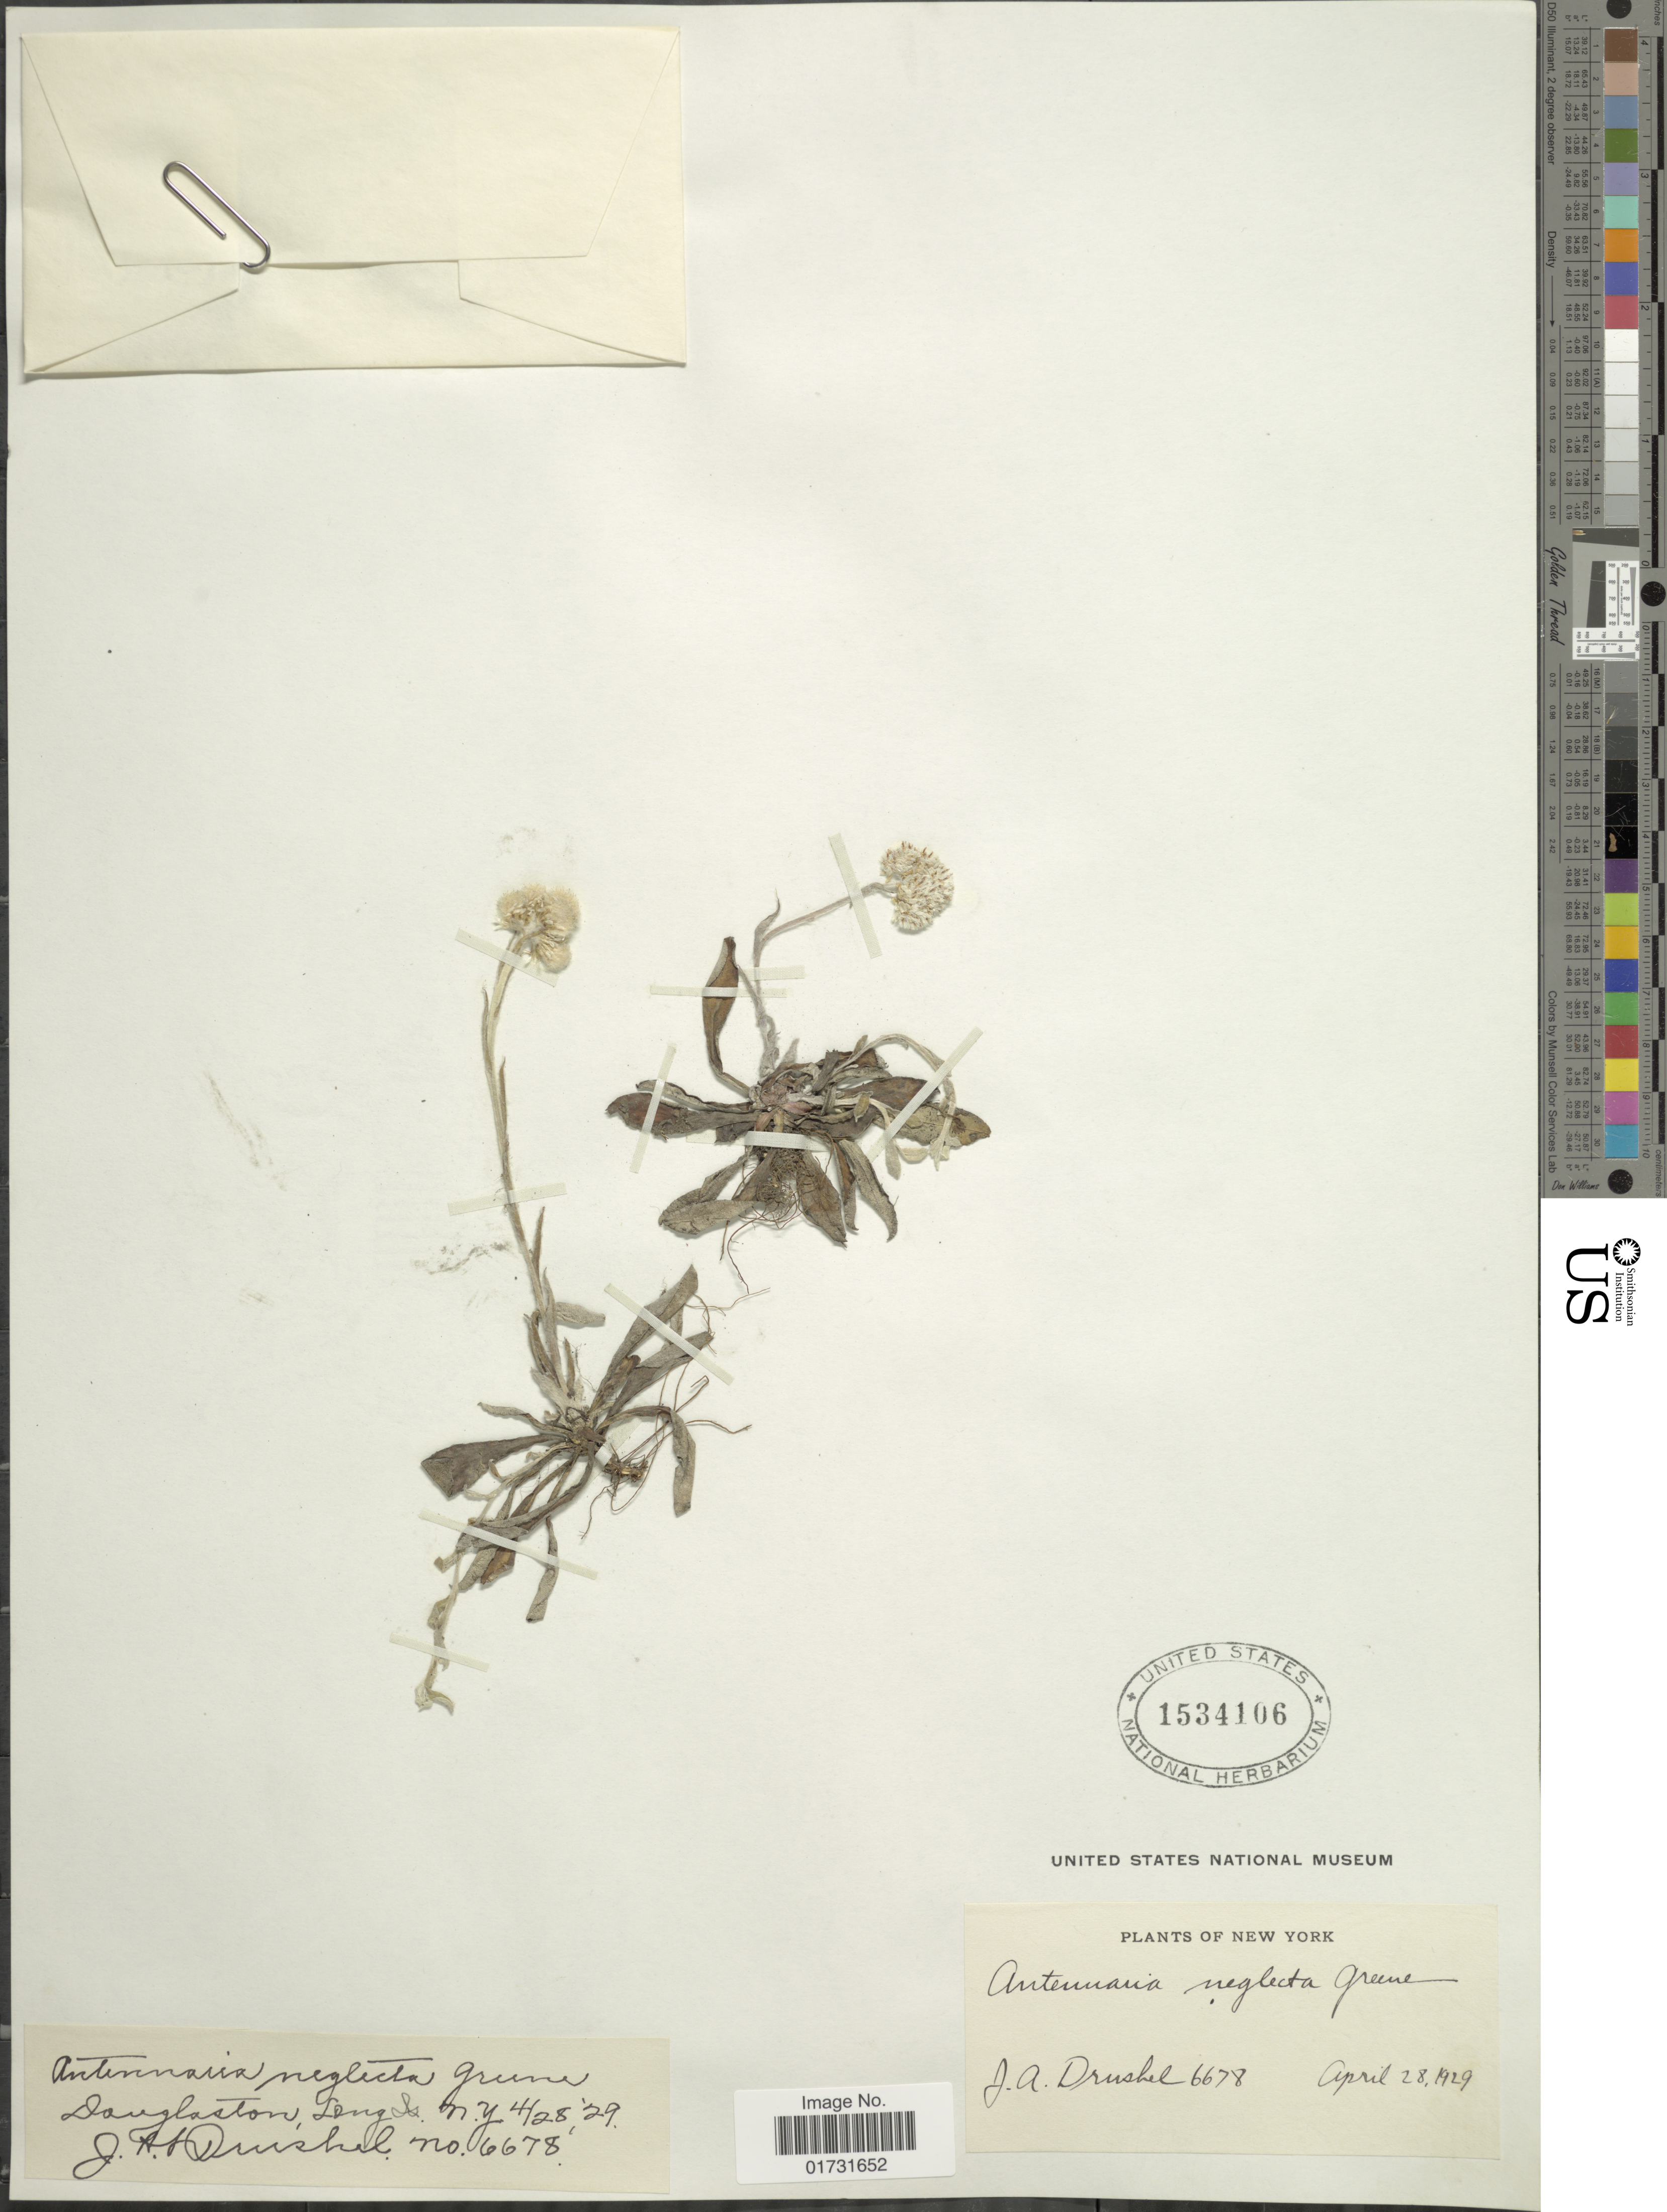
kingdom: Plantae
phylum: Tracheophyta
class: Magnoliopsida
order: Asterales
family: Asteraceae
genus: Antennaria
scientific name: Antennaria neglecta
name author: Greene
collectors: J. A. Drushel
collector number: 6678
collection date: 1929-04-28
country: United States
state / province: New York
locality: Douglaston, Seng Co.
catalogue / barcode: US 1534106